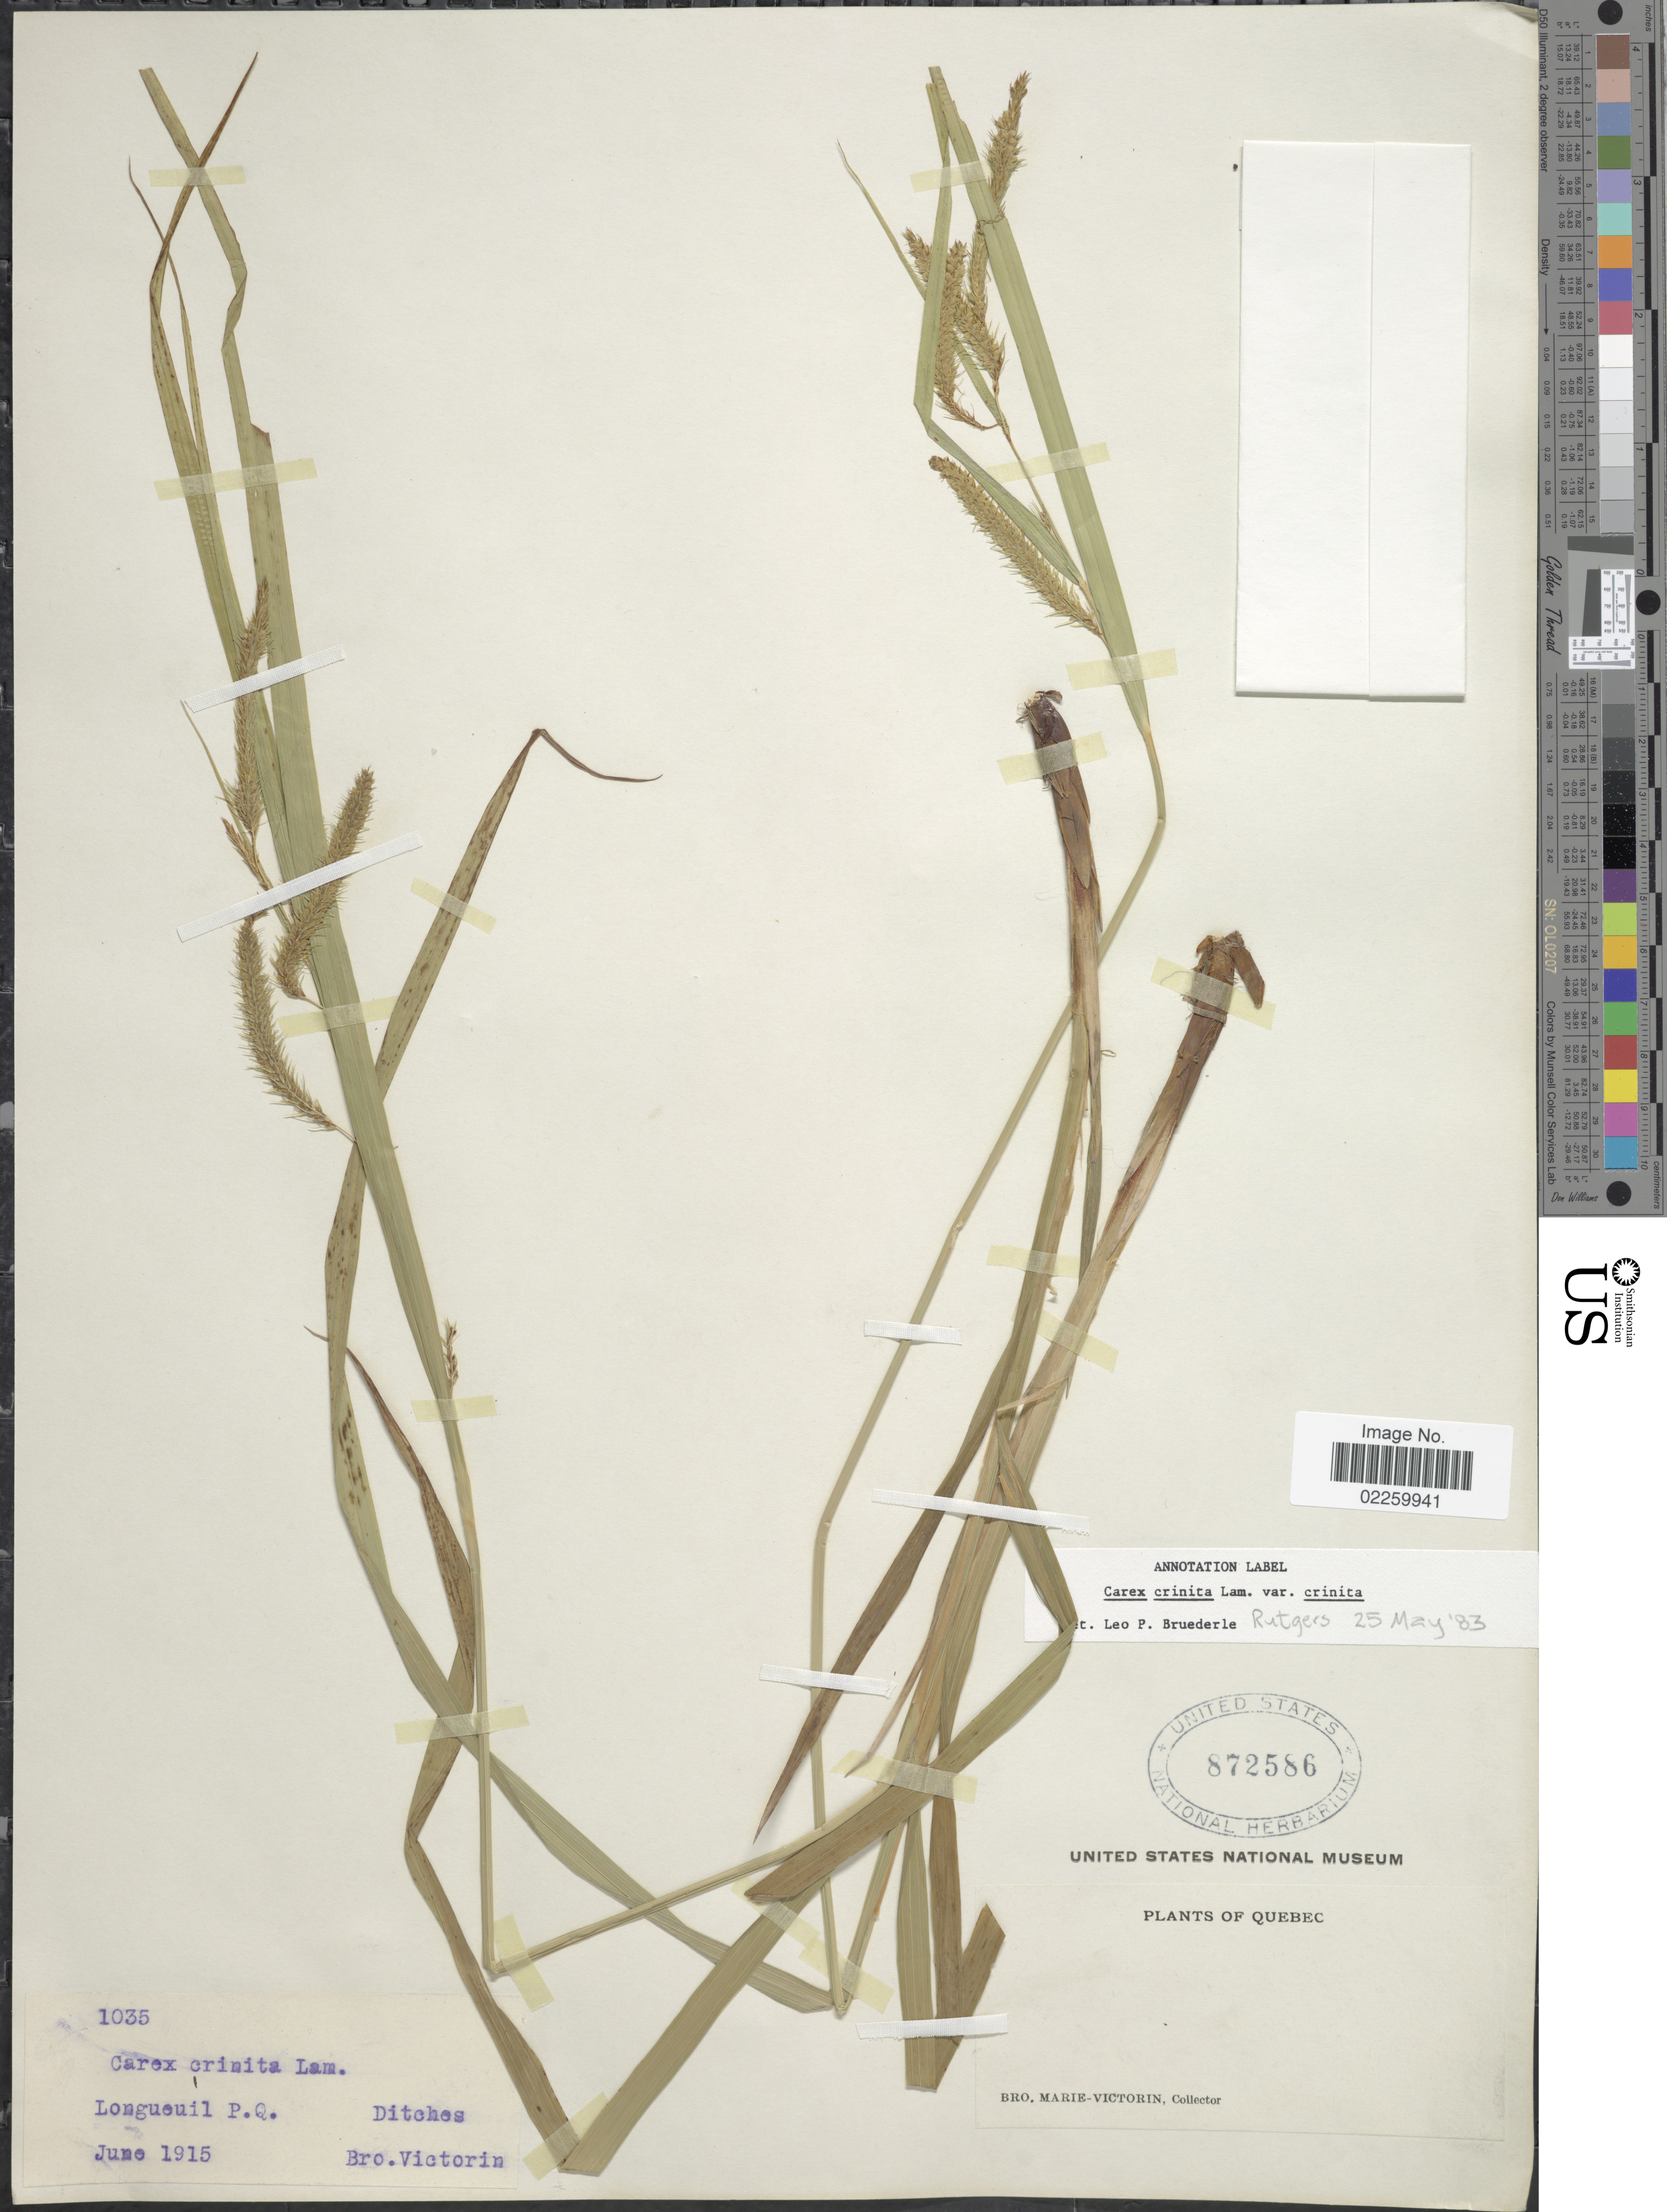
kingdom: Plantae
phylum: Tracheophyta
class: Liliopsida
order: Poales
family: Cyperaceae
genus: Carex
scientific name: Carex crinita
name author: Lam.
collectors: B. Victorin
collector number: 1035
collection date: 1915-06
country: Canada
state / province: Quebec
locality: Longueuil, P. Q.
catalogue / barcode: US 872586